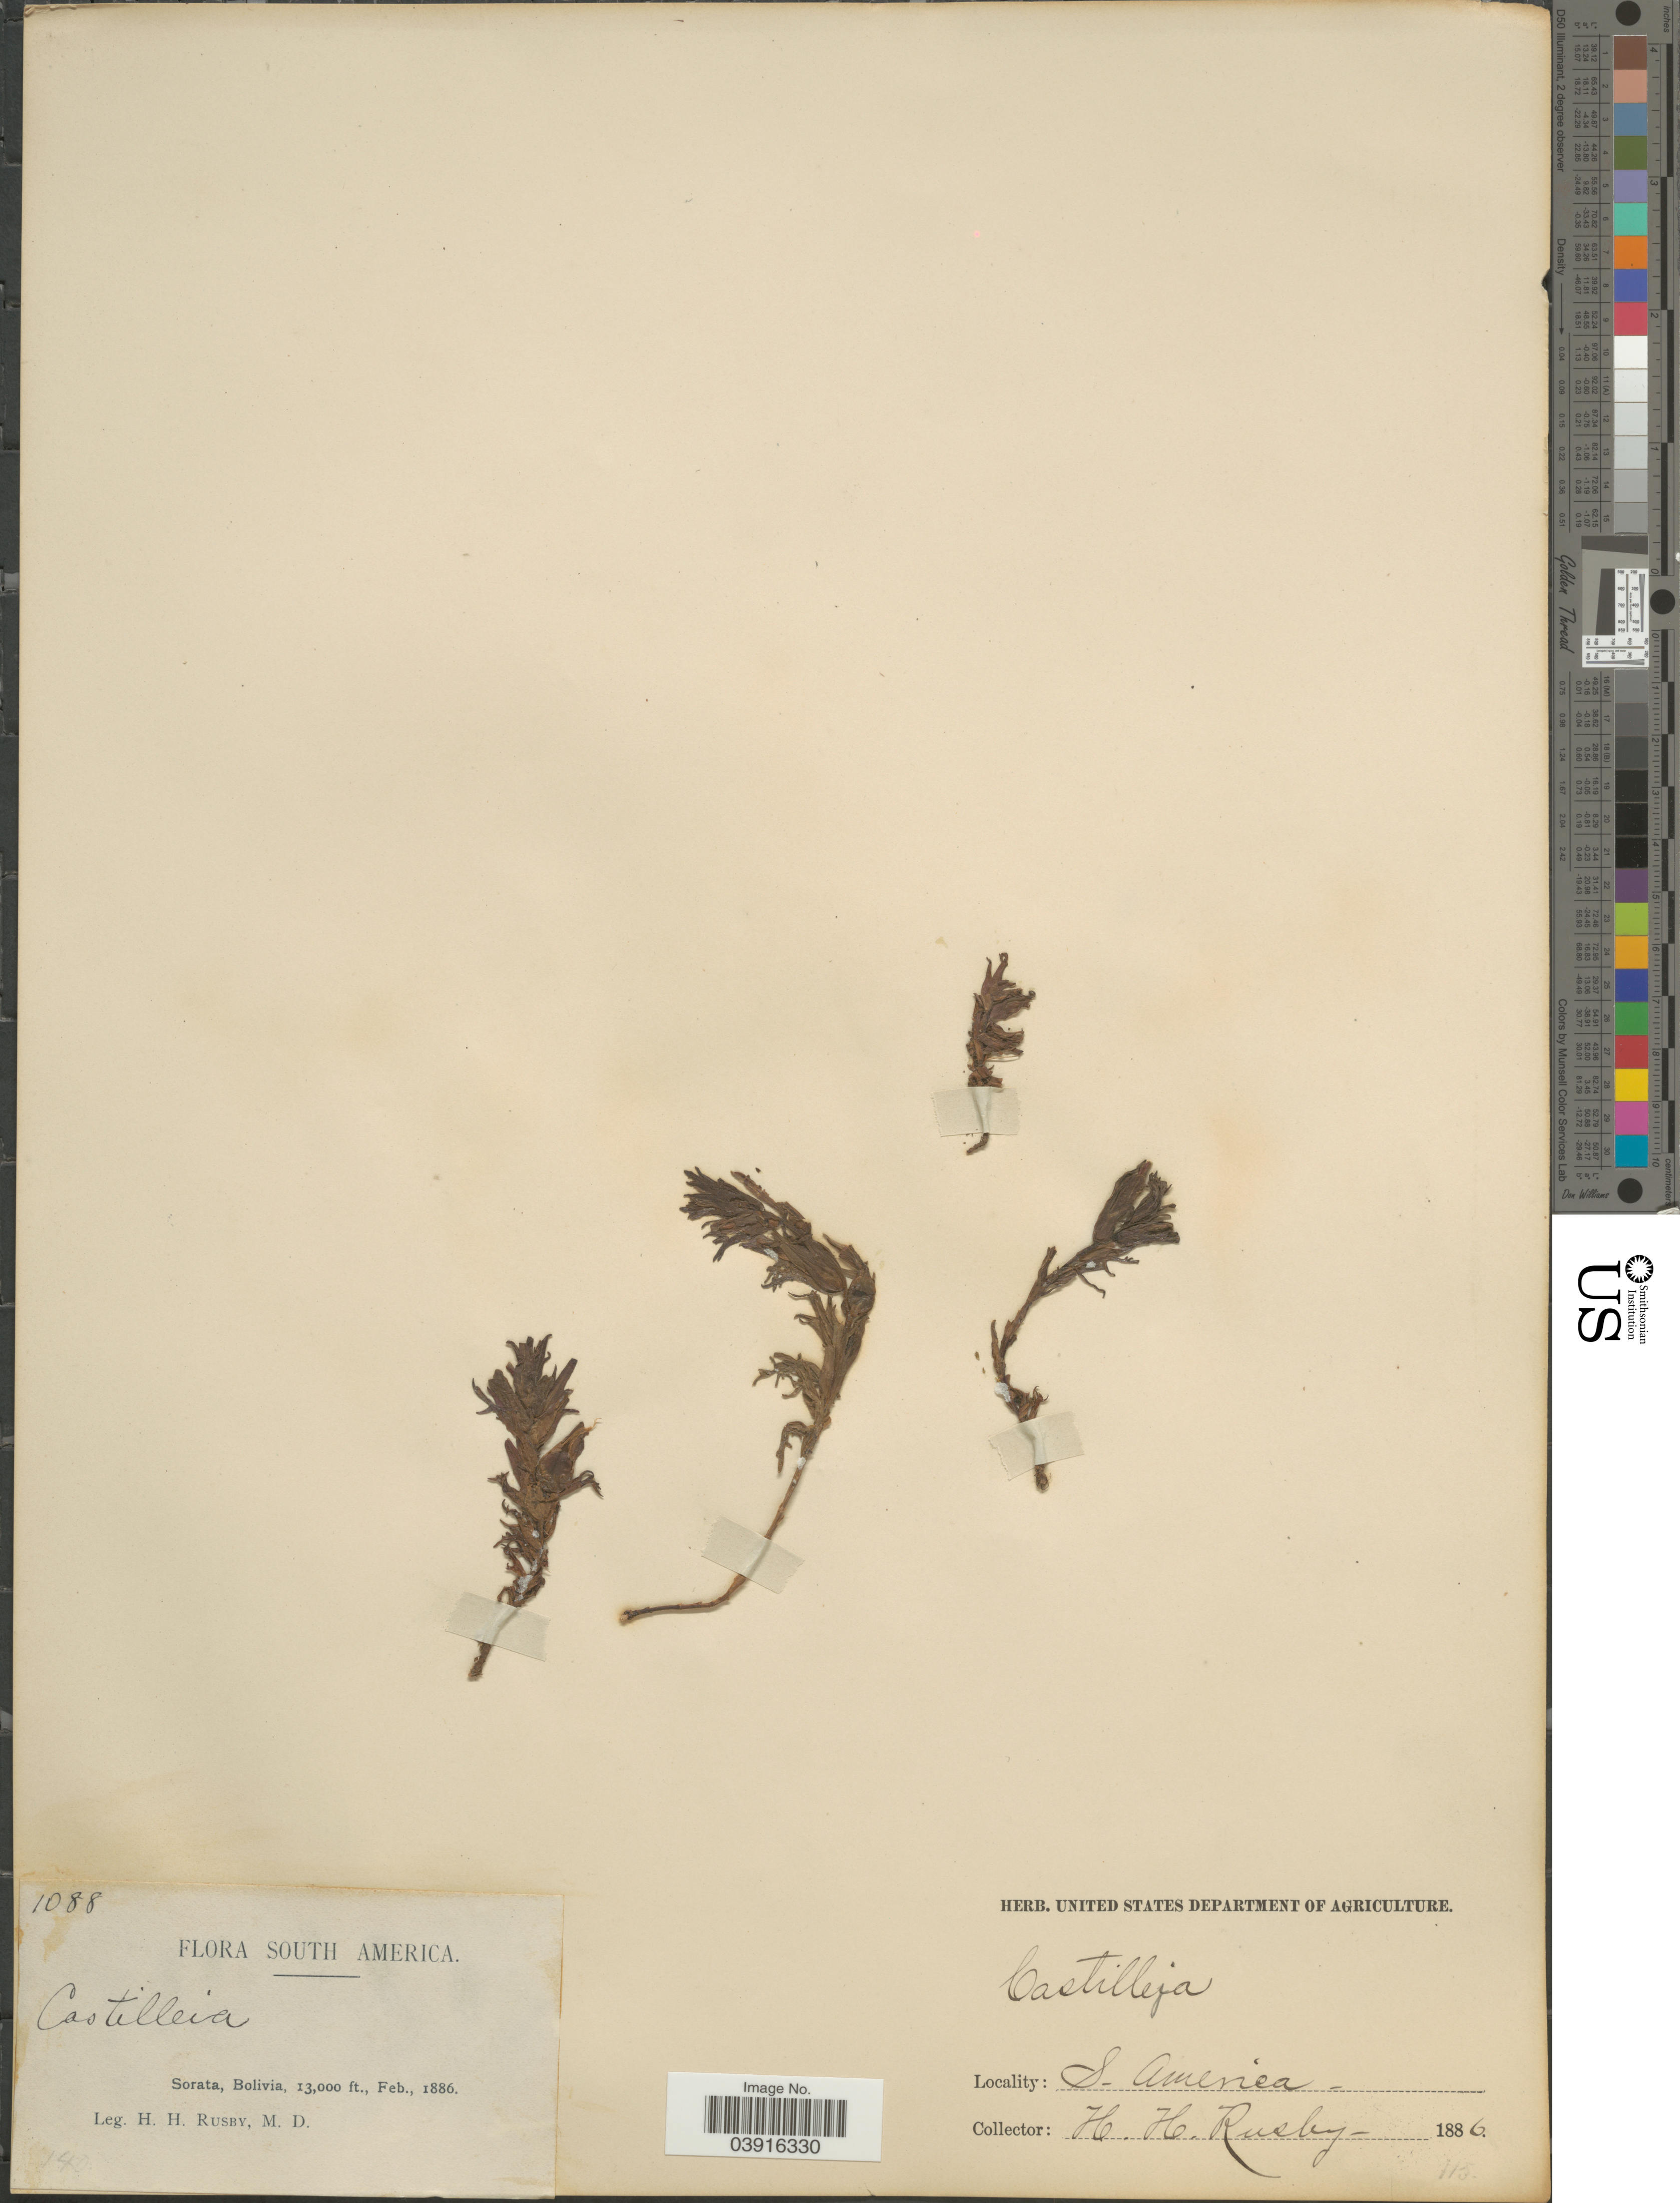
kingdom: Plantae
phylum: Tracheophyta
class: Magnoliopsida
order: Lamiales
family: Orobanchaceae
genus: Castilleja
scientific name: Castilleja pumila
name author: (Benth.) Wedd.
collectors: H. H. Rusby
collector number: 1088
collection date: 1886-02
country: Bolivia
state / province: La Páz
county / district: Larecaja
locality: Sorata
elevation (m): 3962